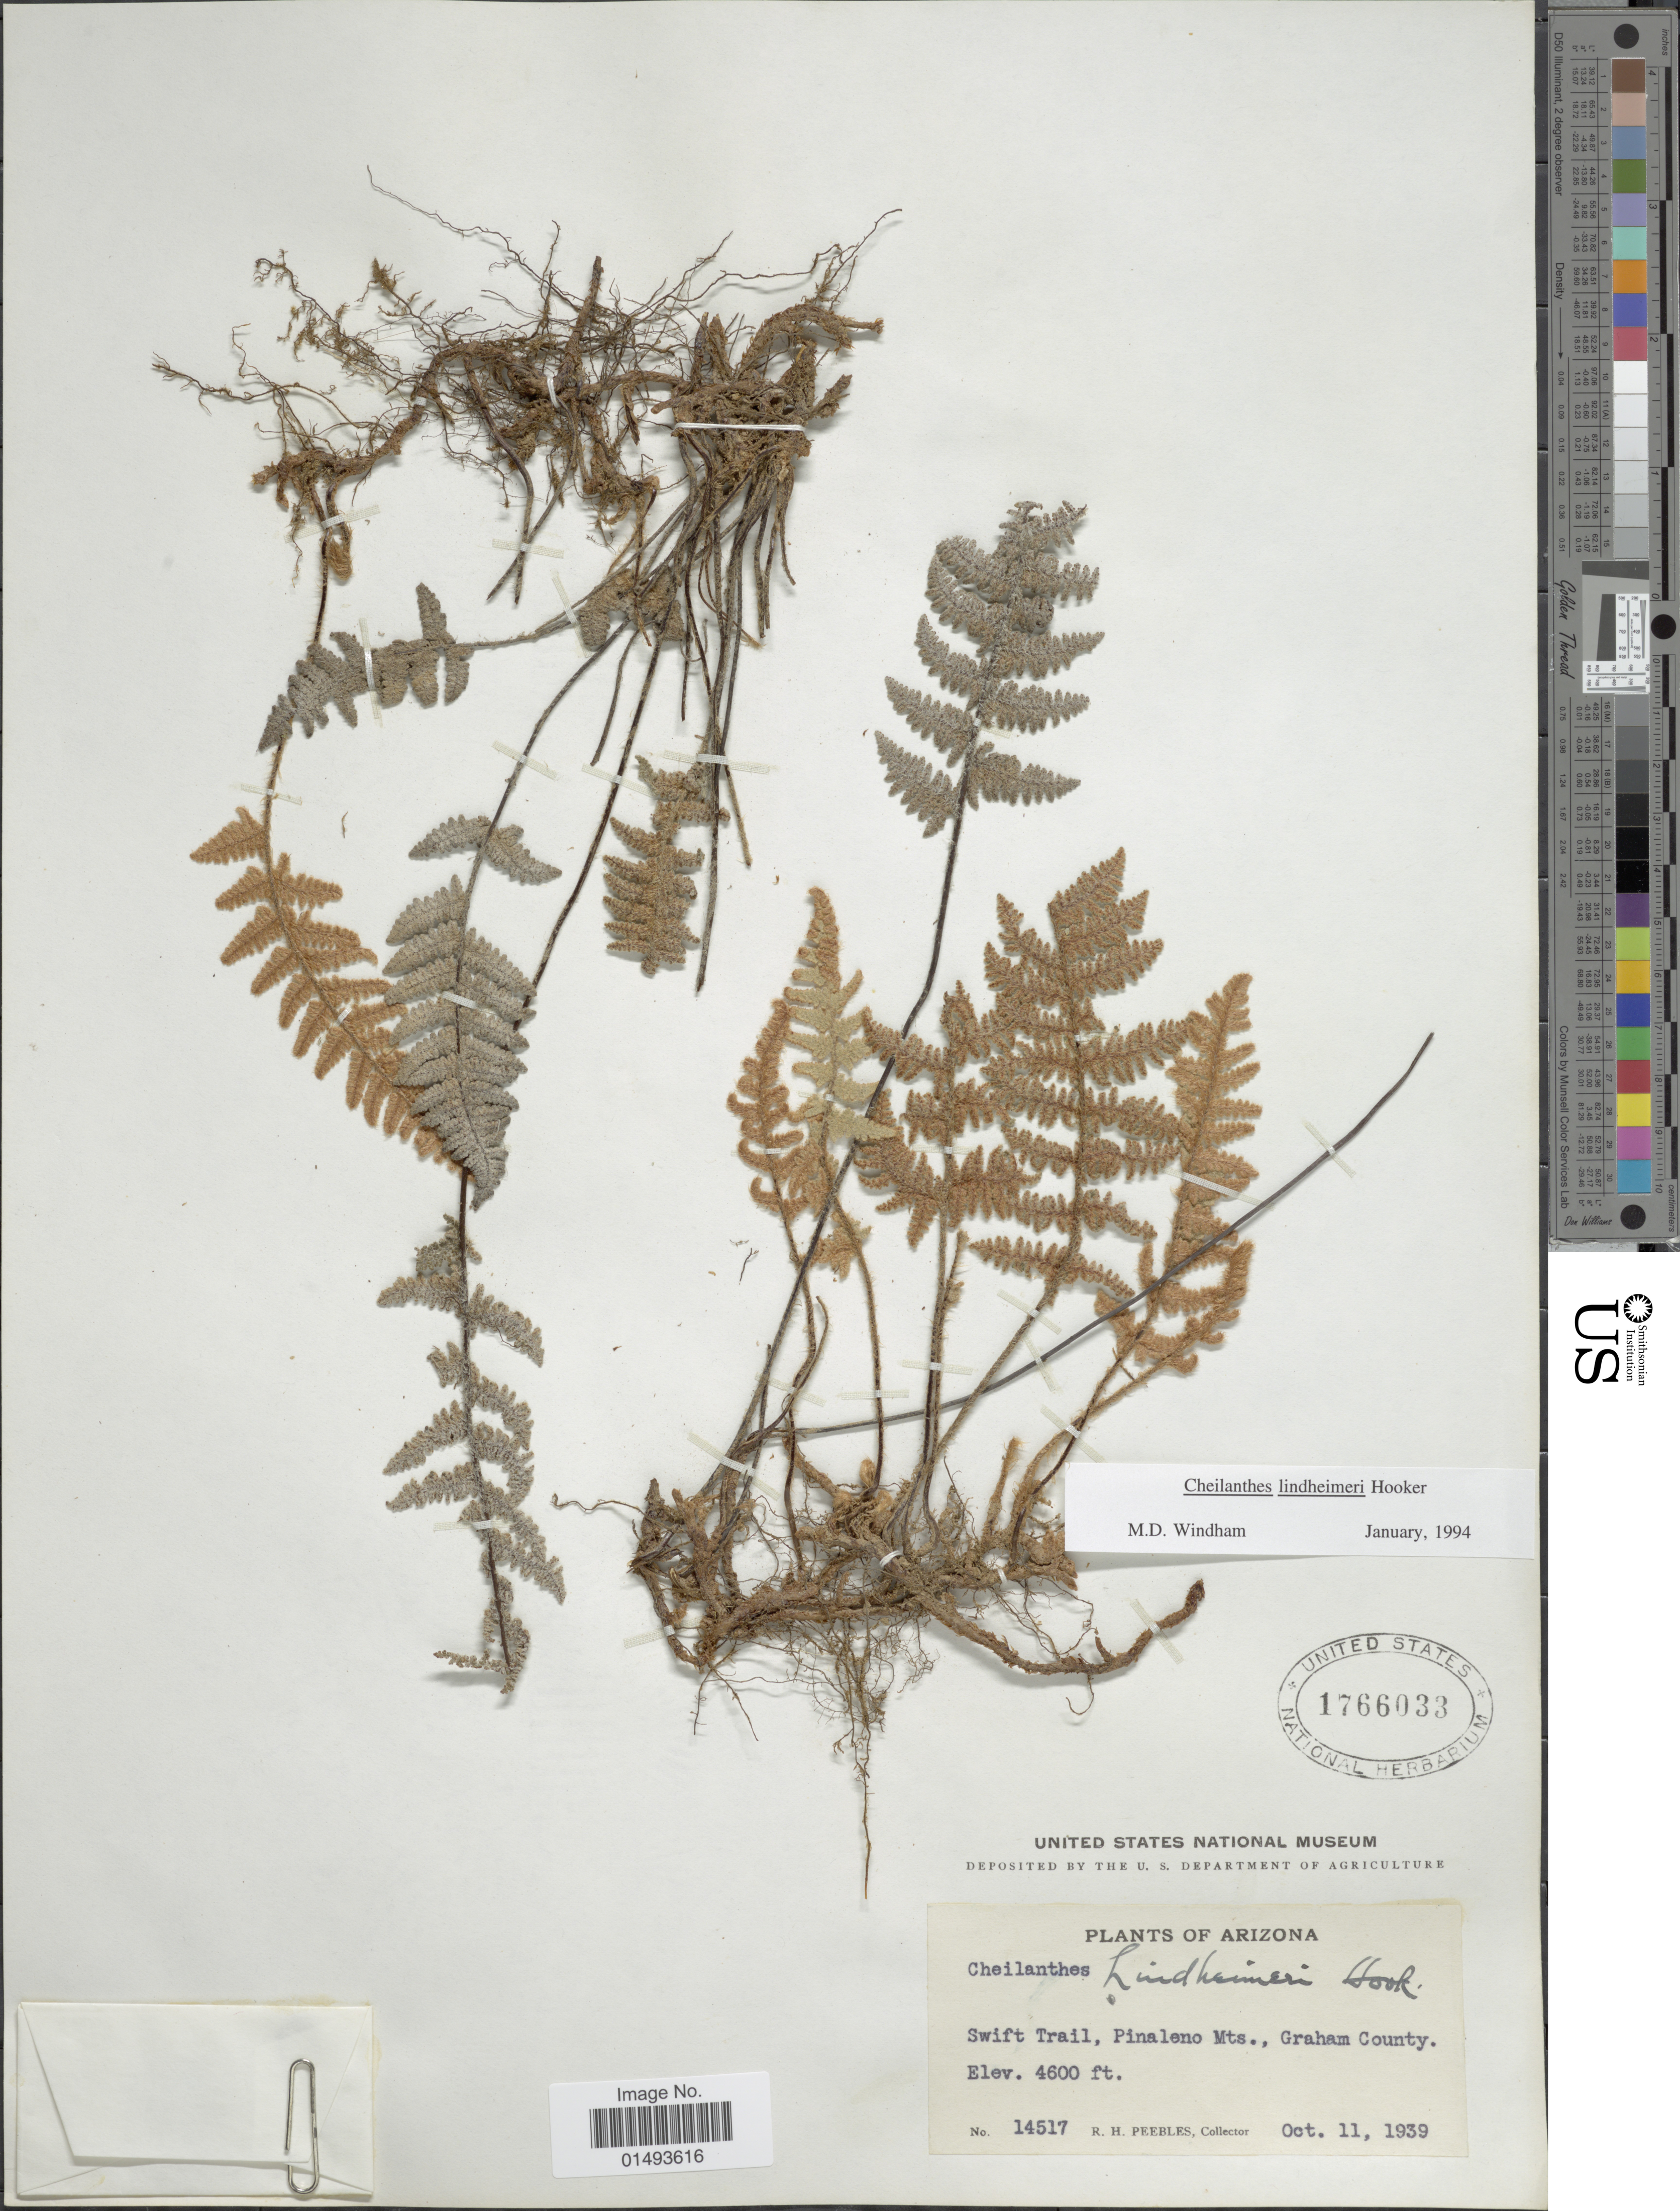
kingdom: Plantae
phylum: Tracheophyta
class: Polypodiopsida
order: Polypodiales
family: Pteridaceae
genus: Myriopteris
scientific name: Myriopteris lindheimeri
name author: (Hook.) J. Sm.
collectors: R. H. Peebles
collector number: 14517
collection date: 1939-10-11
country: United States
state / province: Arizona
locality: Plants of Arizona, Swift trail, Pinaleno Mts. , Graham County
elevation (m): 1402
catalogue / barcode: US 1766033